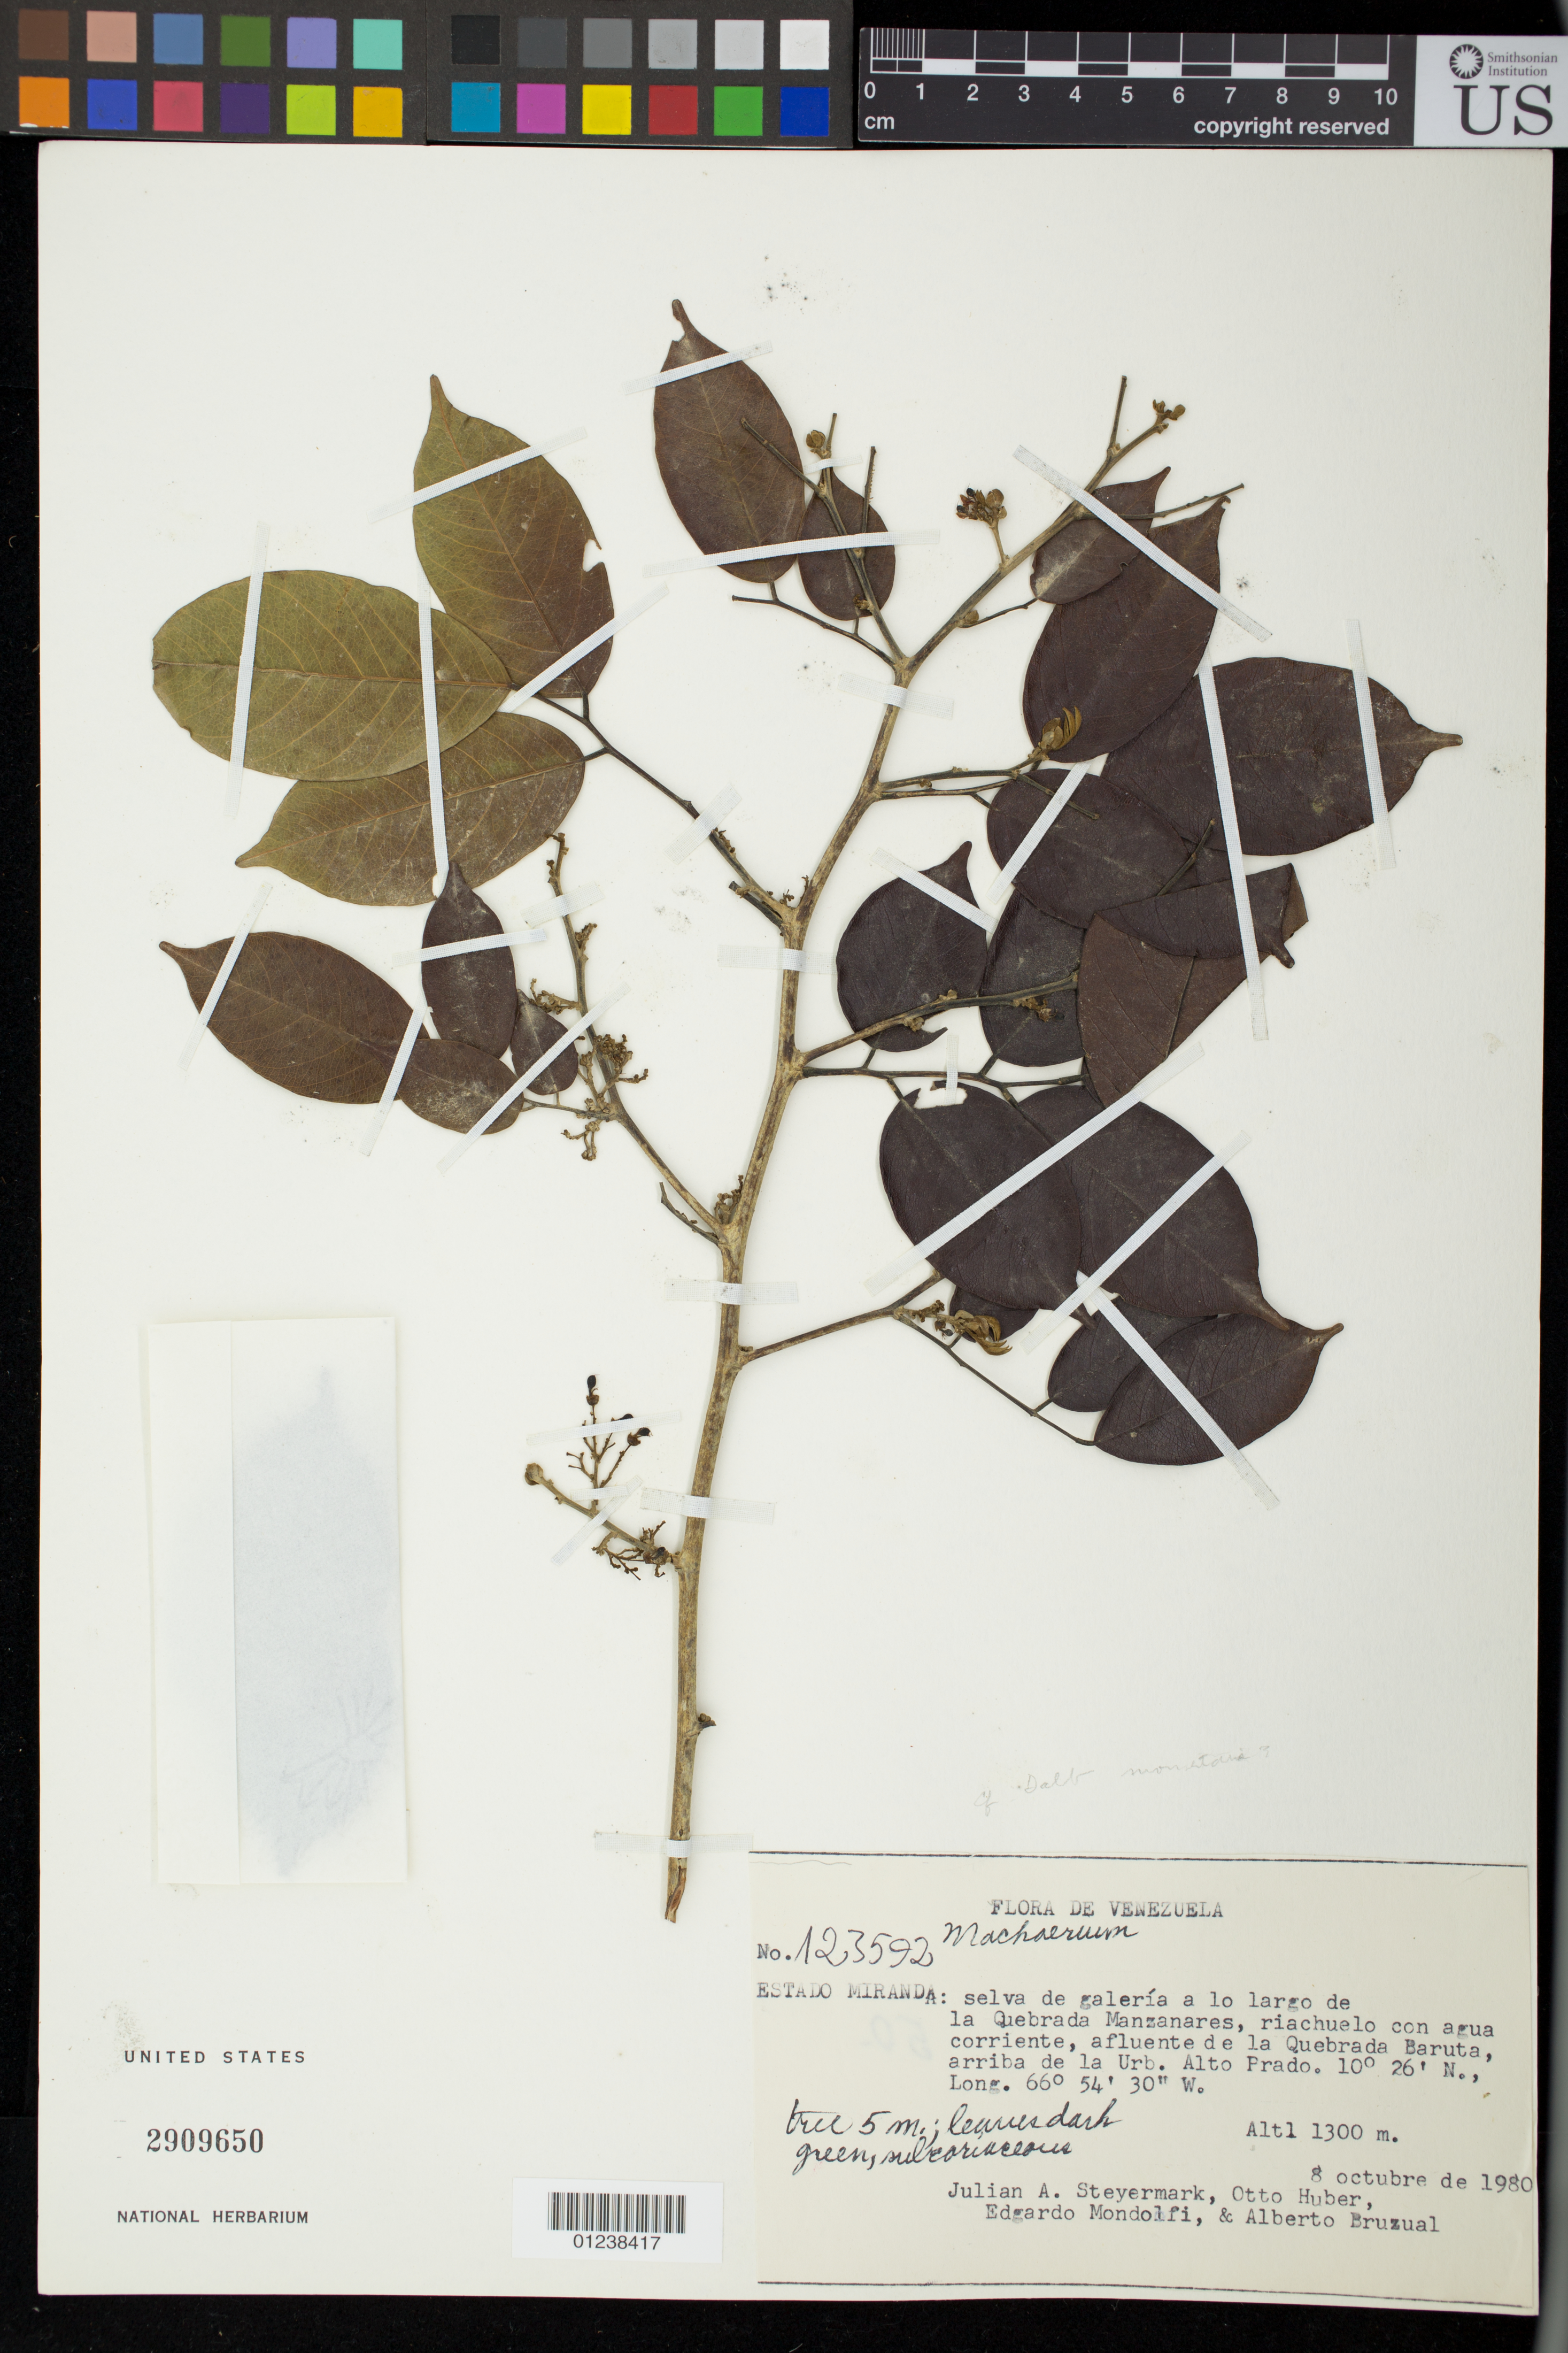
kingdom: Plantae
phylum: Tracheophyta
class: Magnoliopsida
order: Fabales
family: Fabaceae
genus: Dalbergia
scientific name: Dalbergia monetaria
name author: L. f.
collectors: J. Steyermark, O. Huber, E. Mondolfi & A. Bruzual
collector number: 123592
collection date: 1980-10-08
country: Venezuela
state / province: Miranda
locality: selva de galeria a lo largo de la Quebraded Manzanares, riachuelo con agua corriente, afluente de la Quebrada Barute, arriba de la Urb. Alto Prado.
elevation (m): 1300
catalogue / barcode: US 2909650